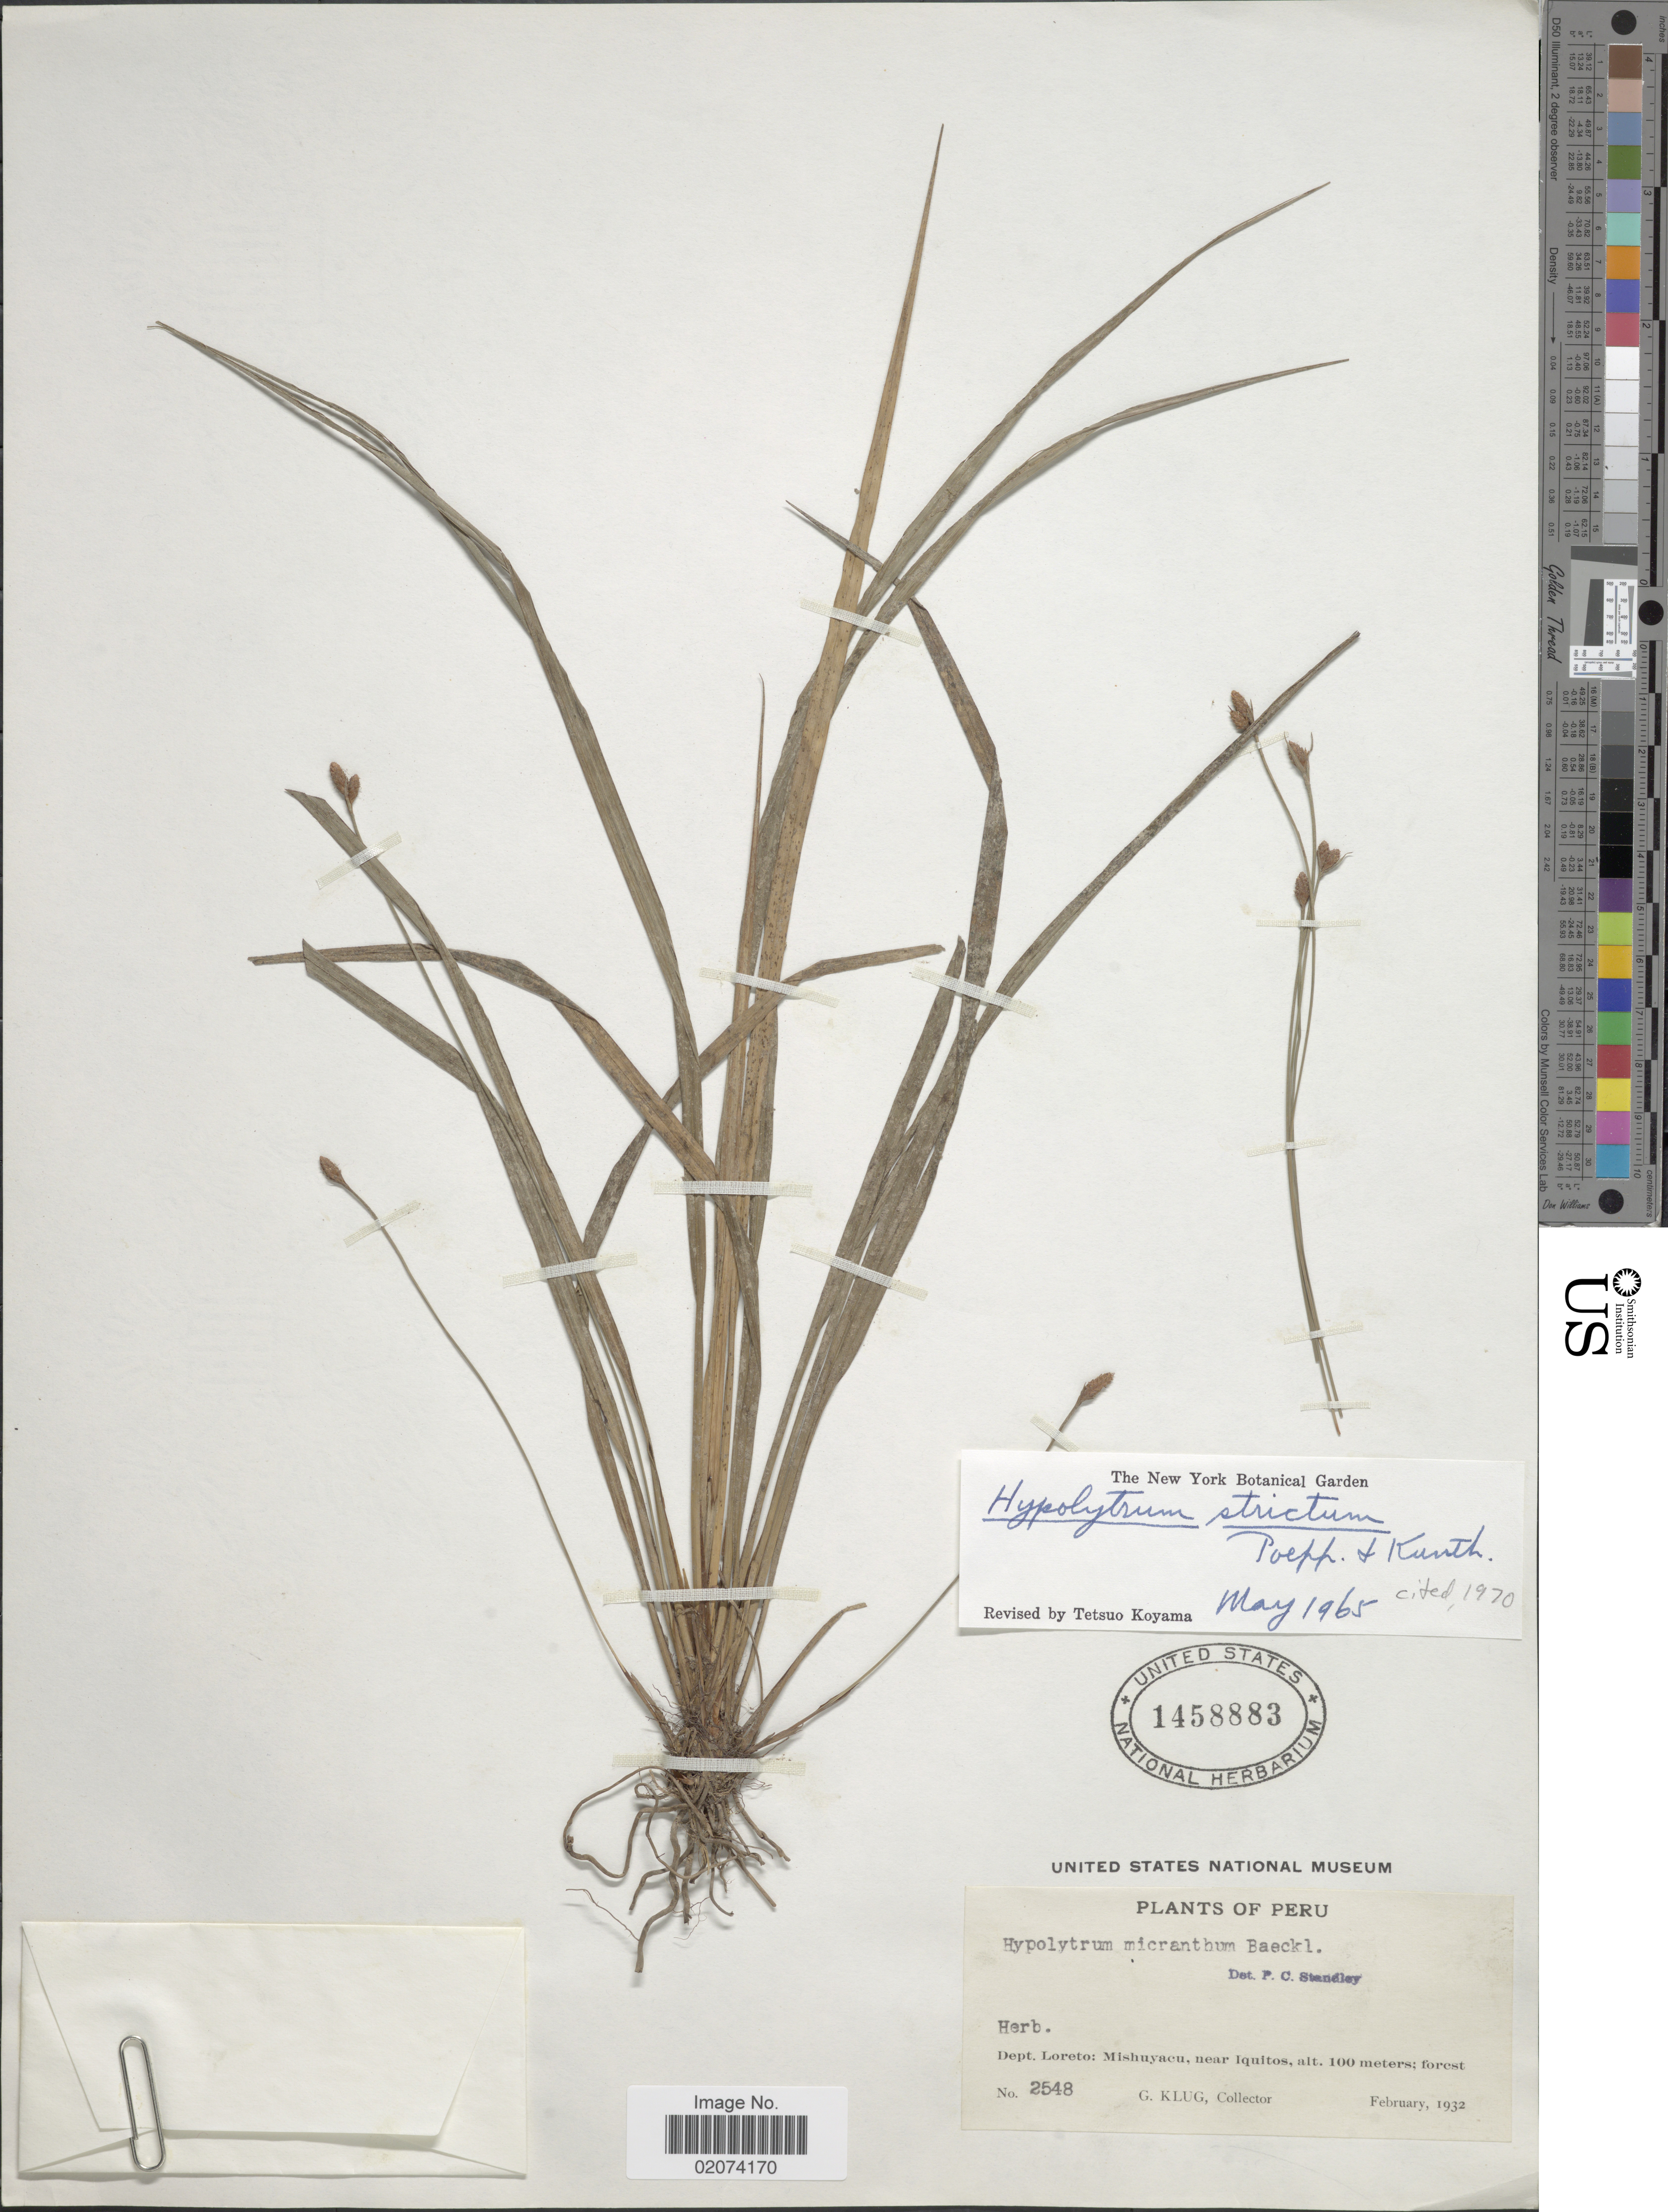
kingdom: Plantae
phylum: Tracheophyta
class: Liliopsida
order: Poales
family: Cyperaceae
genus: Hypolytrum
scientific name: Hypolytrum strictum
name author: Poepp. & Kunth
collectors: G. Klug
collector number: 2548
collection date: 1932-02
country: Peru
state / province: Loreto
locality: Dept. Loreto: Mishuyacu, near Iquitos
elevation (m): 100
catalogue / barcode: US 1458883